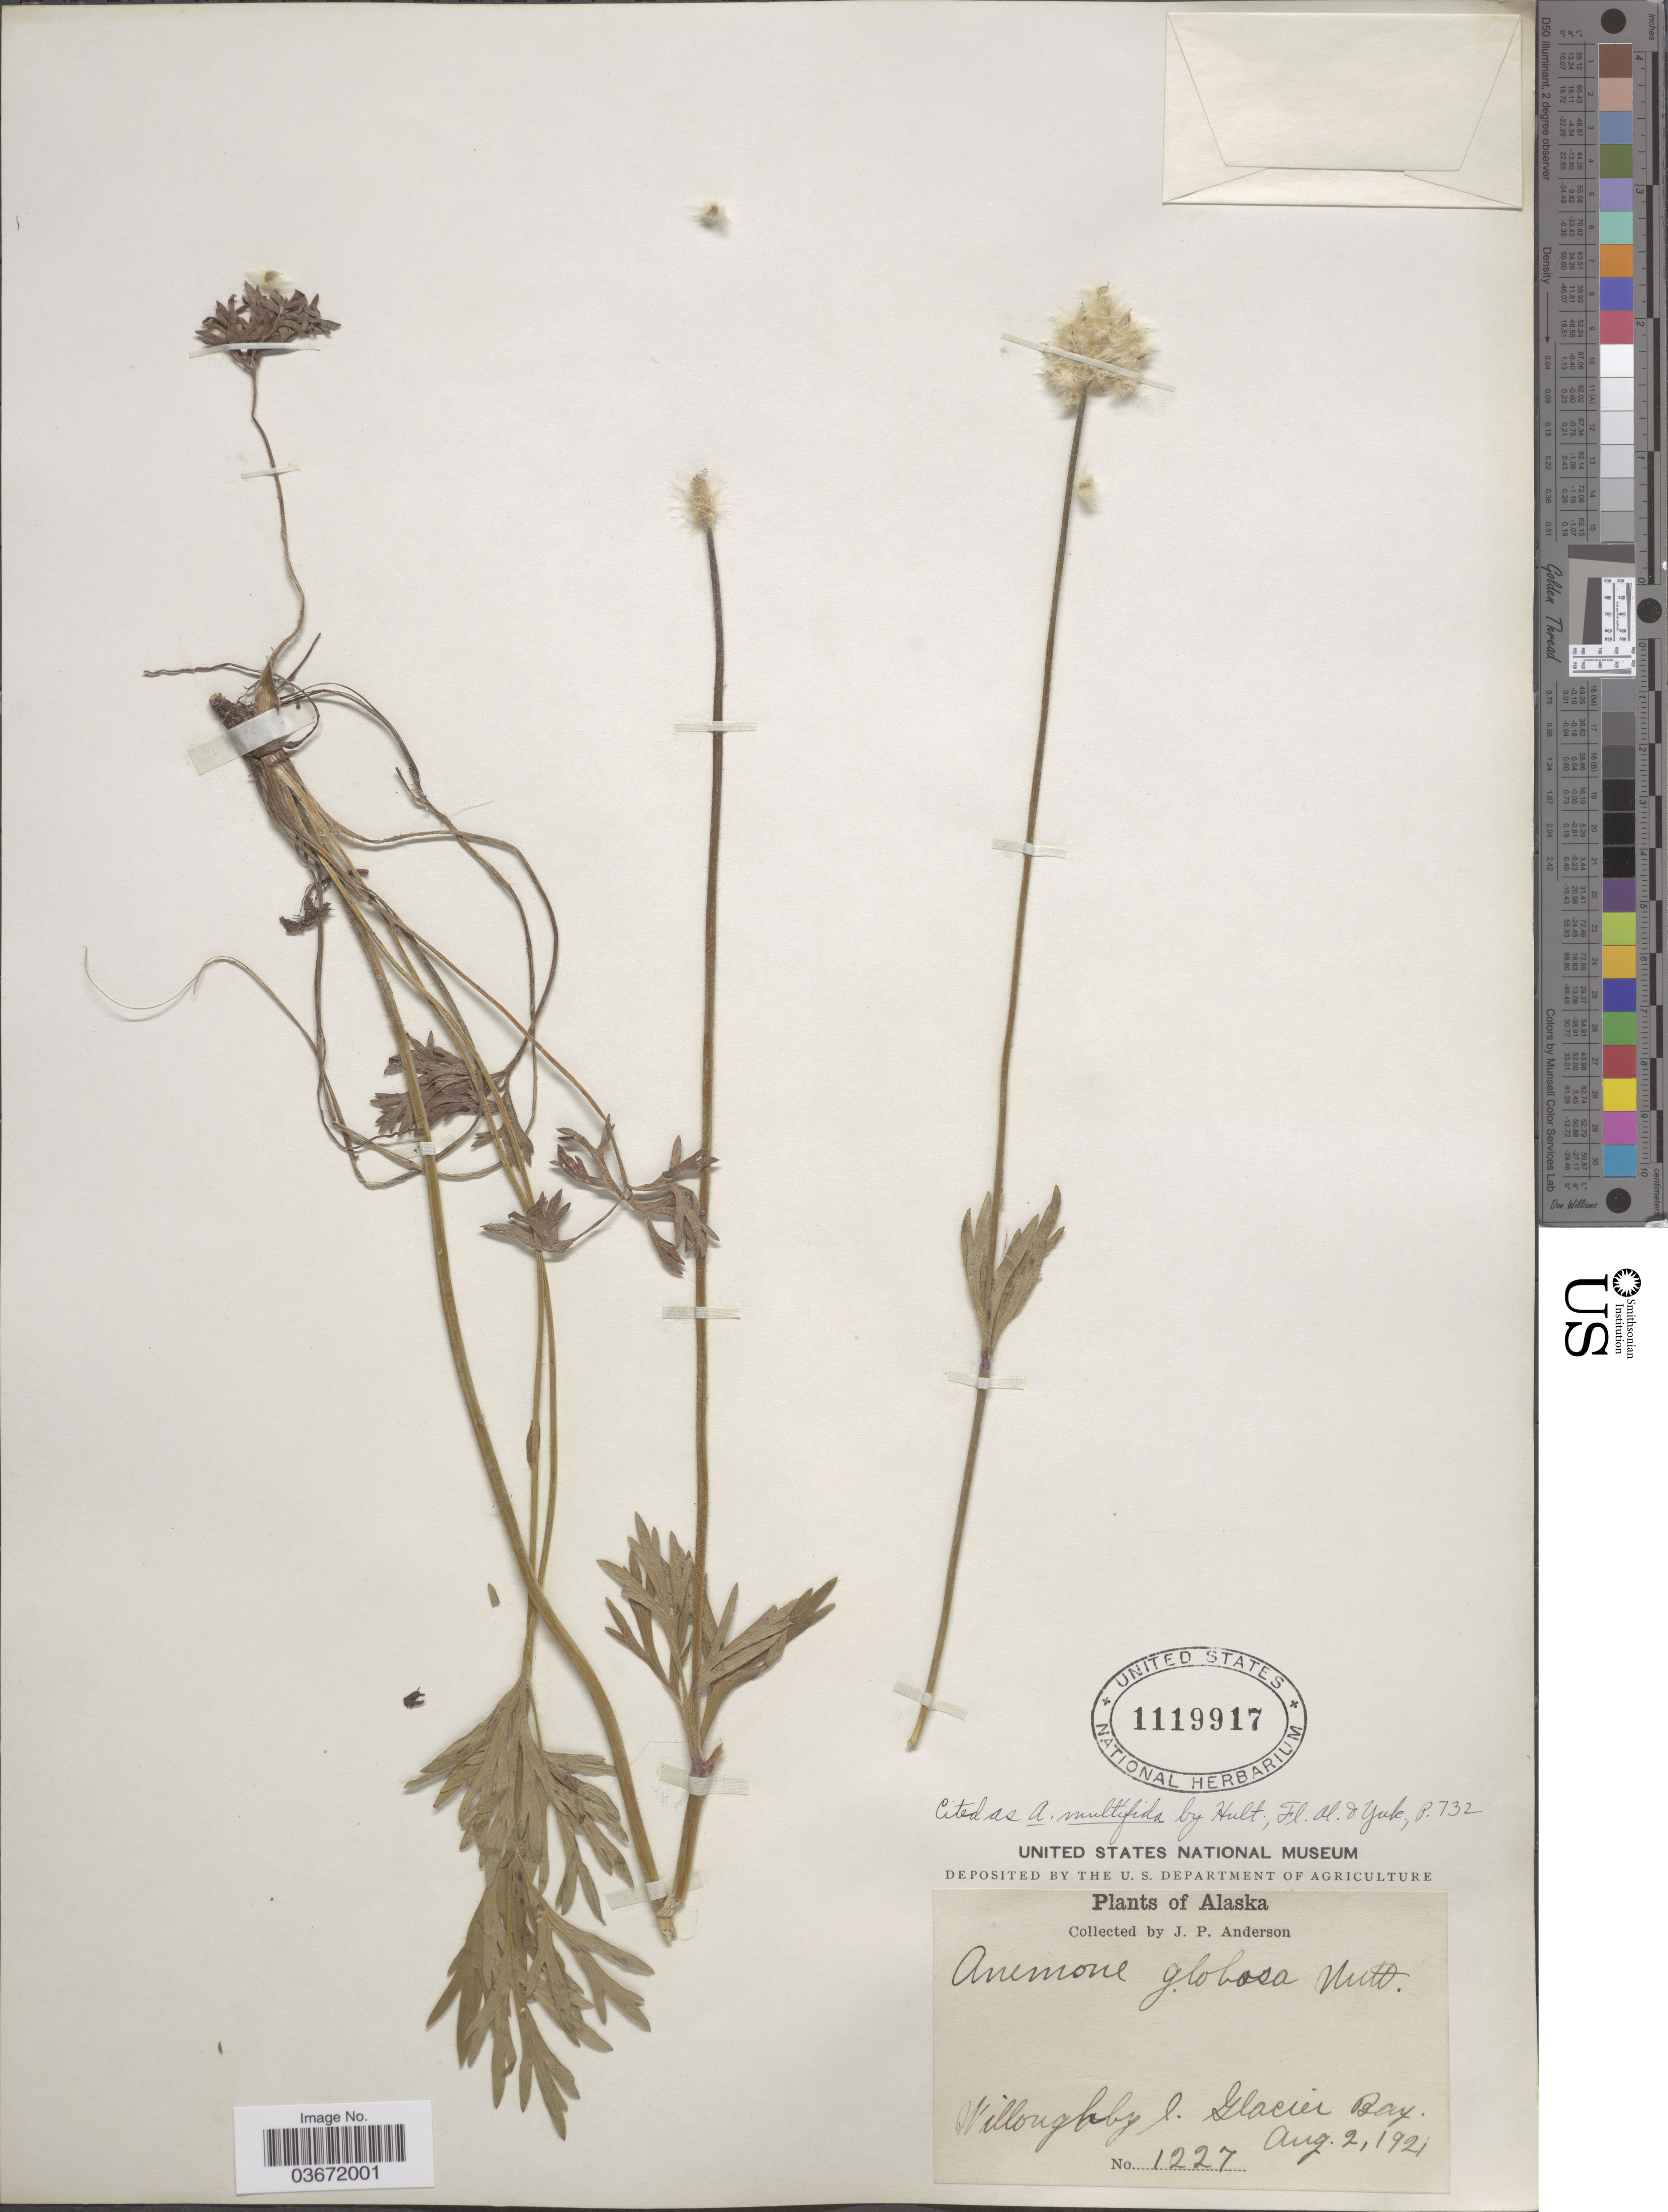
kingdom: Plantae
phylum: Tracheophyta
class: Magnoliopsida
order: Ranunculales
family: Ranunculaceae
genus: Anemone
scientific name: Anemone multifida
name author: Poir.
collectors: J. P. Anderson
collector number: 1227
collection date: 1921-08-02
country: United States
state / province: Alaska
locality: Willoughby I. Glacier Bay.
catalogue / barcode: US 1119917